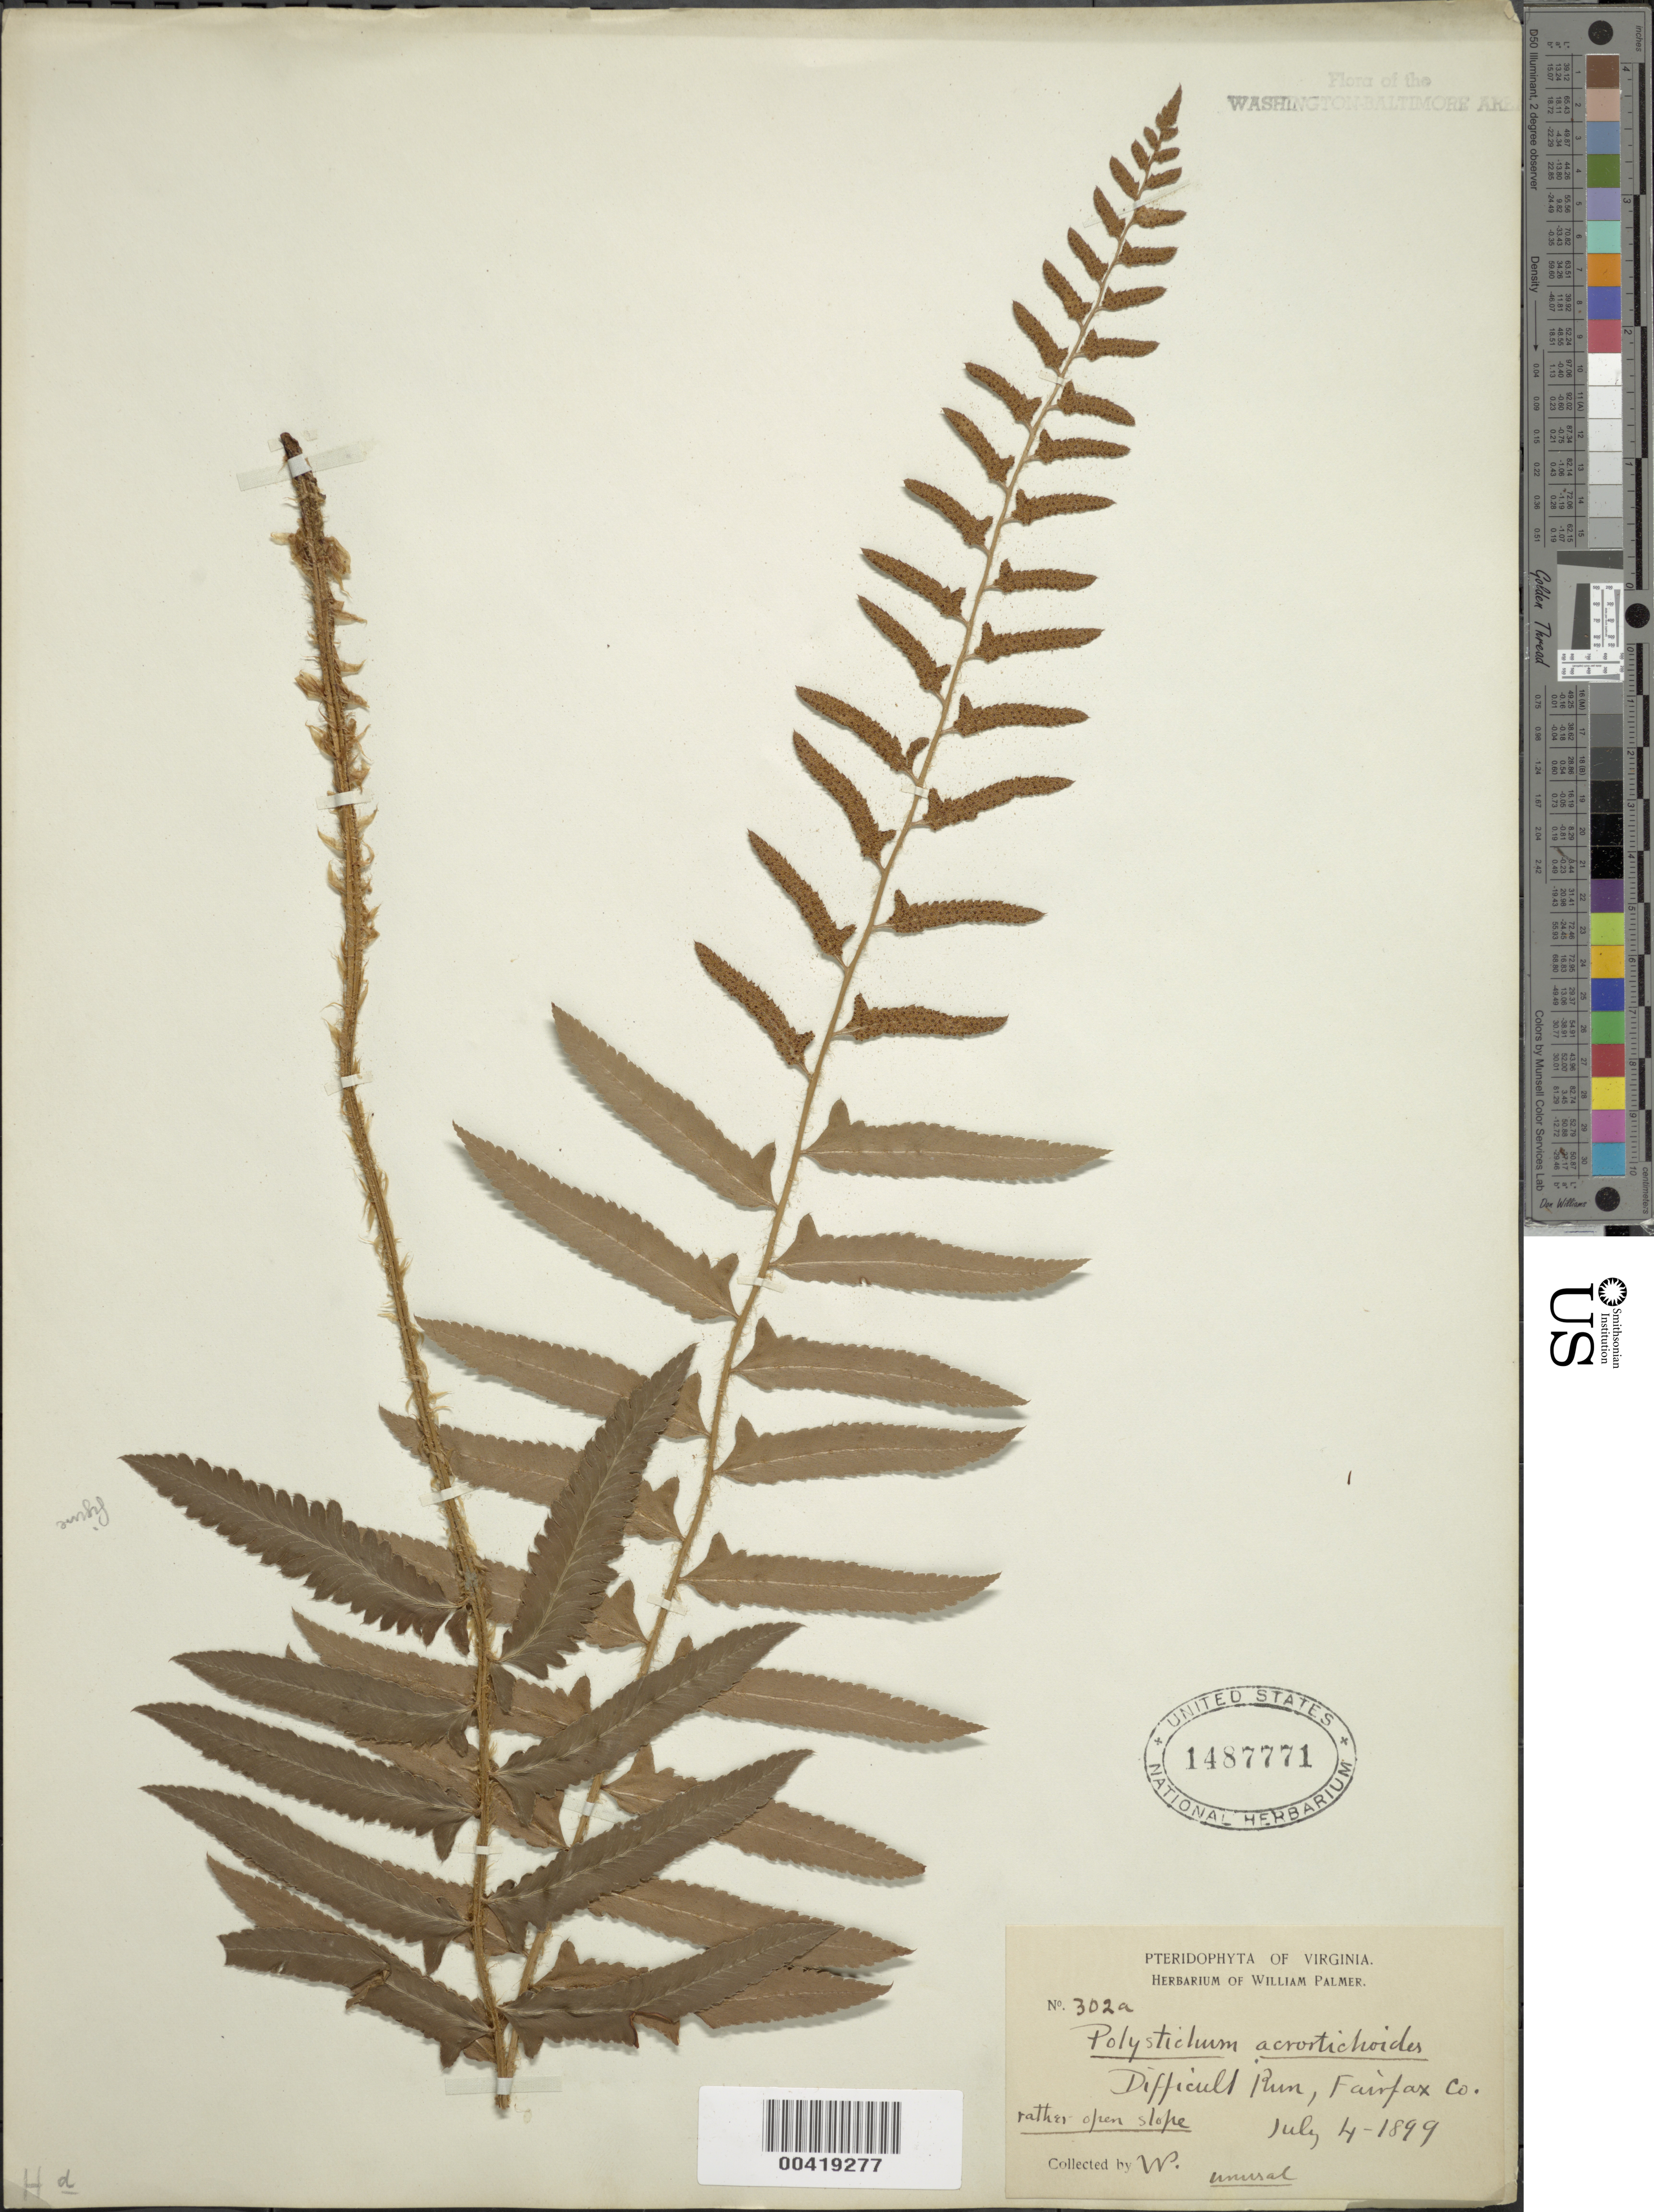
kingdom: Plantae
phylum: Tracheophyta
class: Polypodiopsida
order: Polypodiales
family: Dryopteridaceae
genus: Polystichum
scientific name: Polystichum acrostichoides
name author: (Michx.) Schott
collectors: W. Palmer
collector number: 302A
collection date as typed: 04 Jul 1899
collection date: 1899-07-04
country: United States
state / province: Virginia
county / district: Fairfax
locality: Difficult Run C. and O. Canal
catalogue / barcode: US 1487771